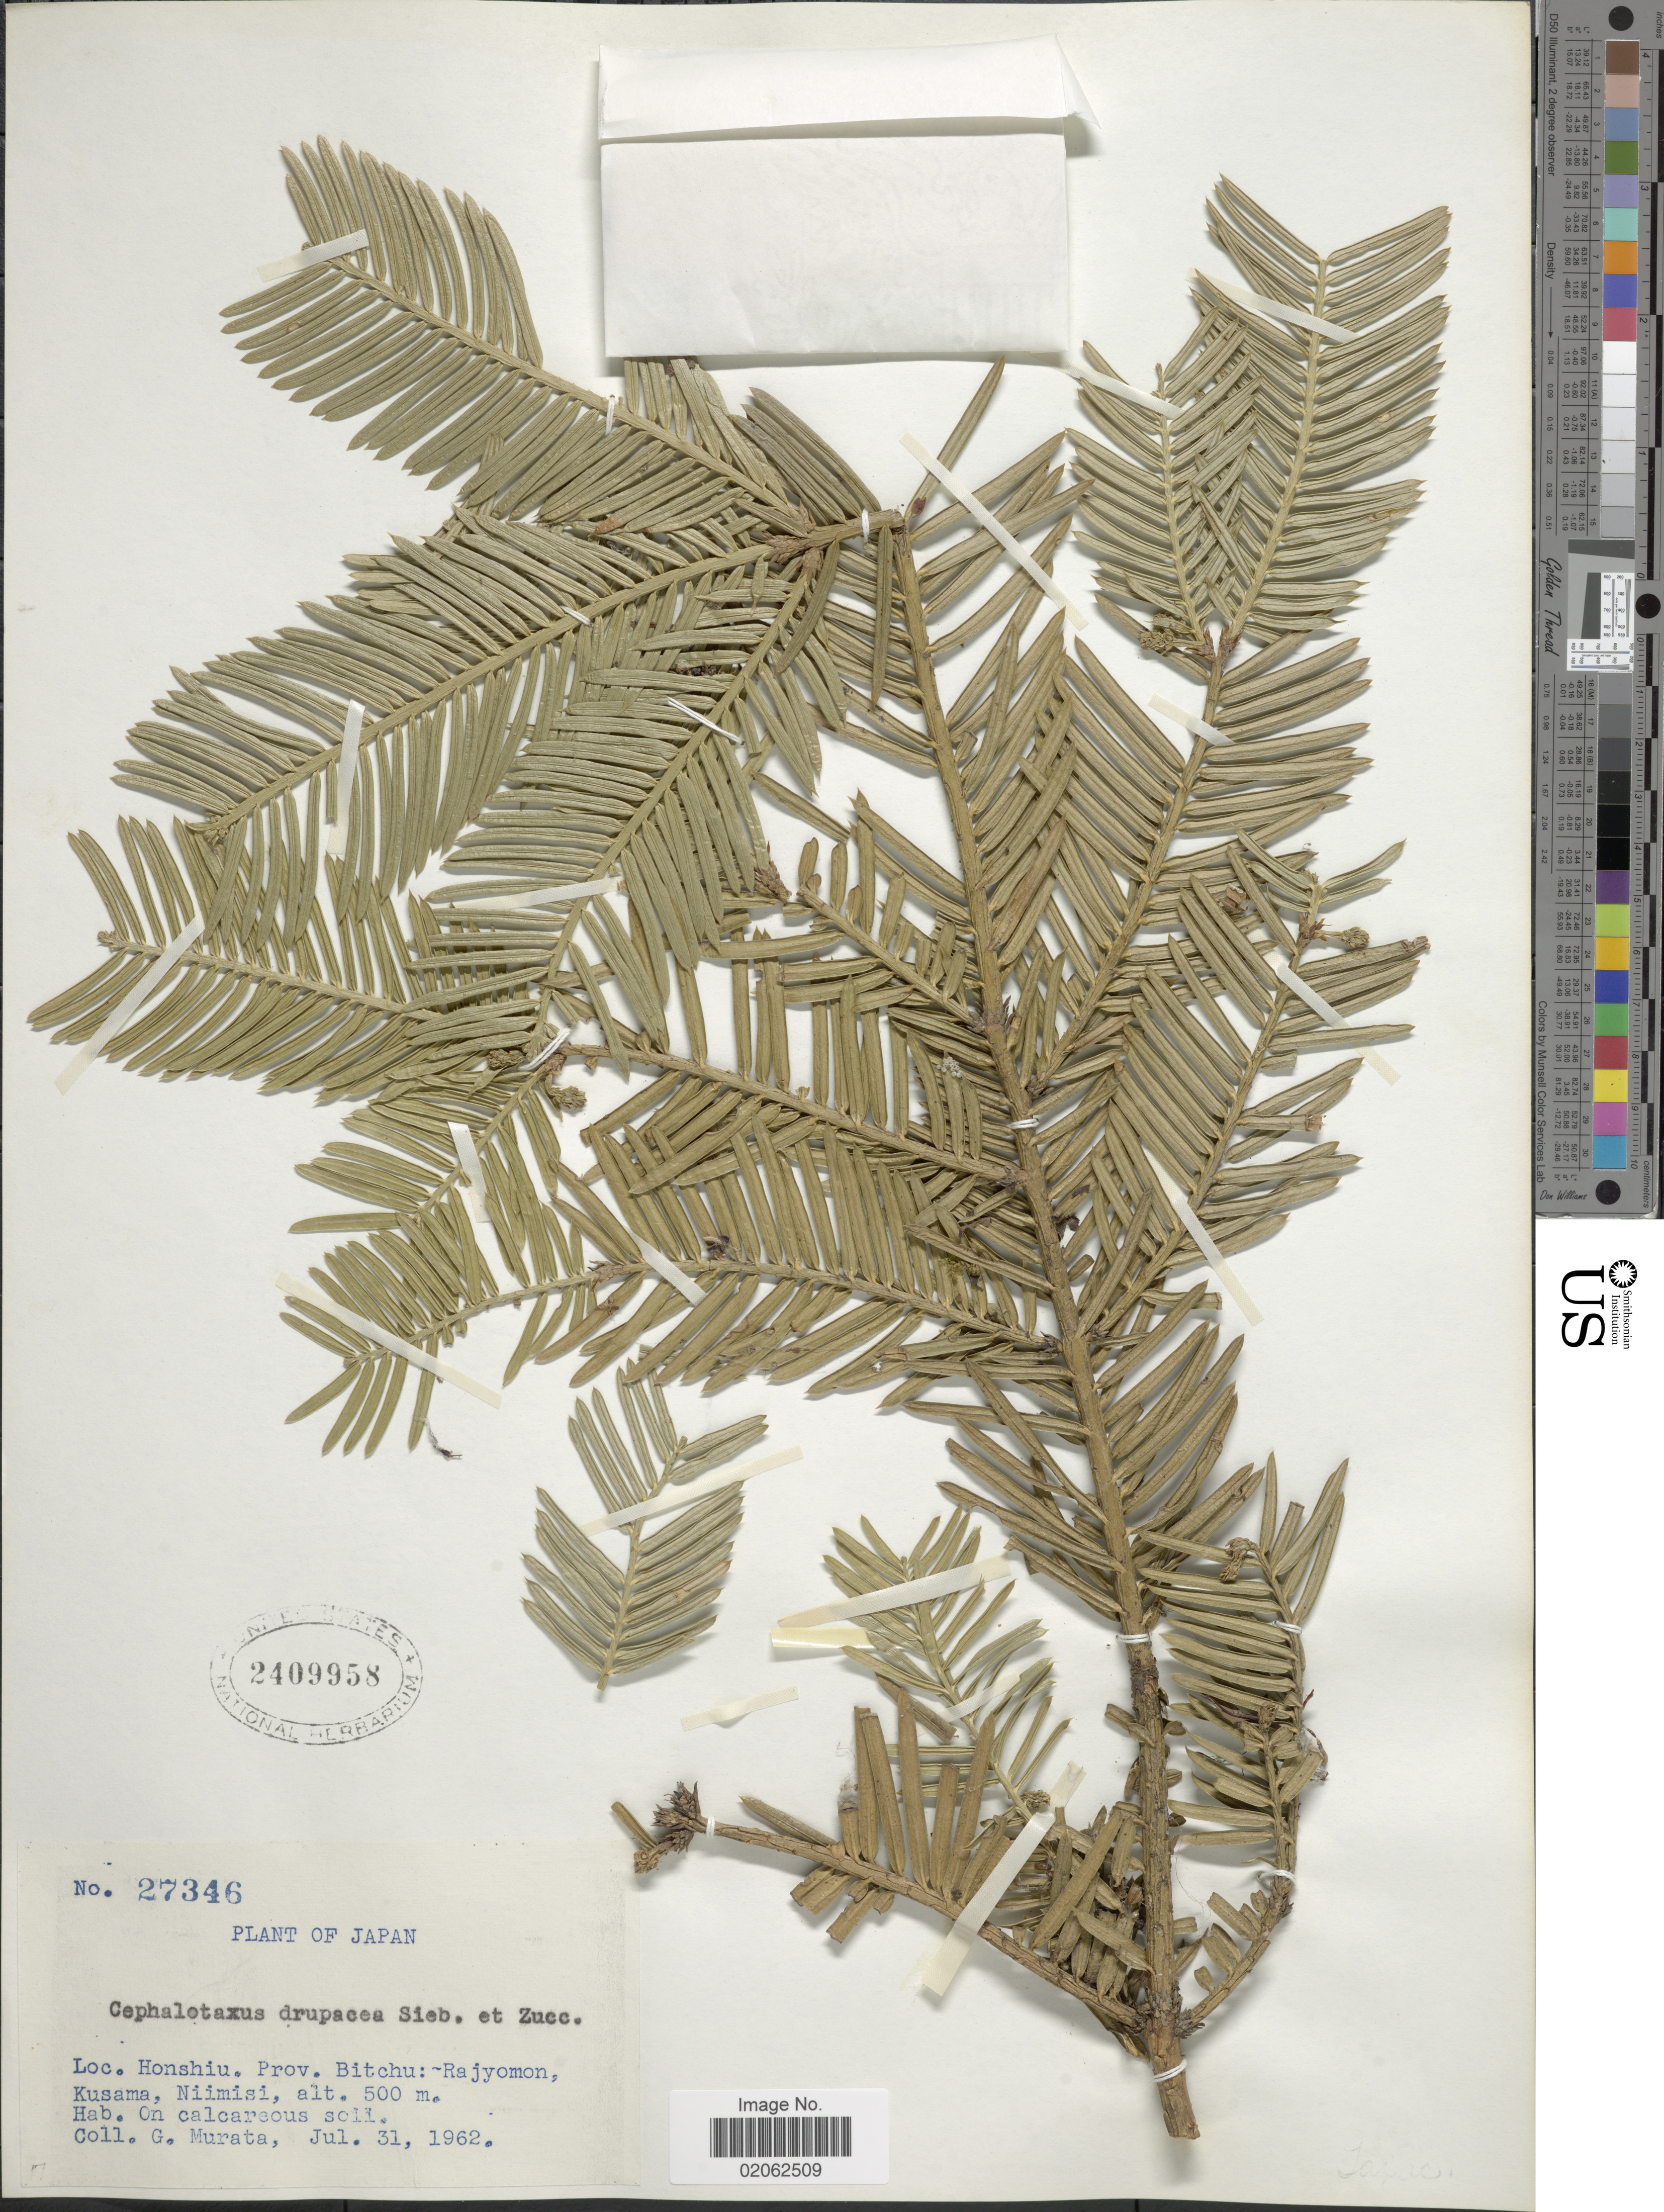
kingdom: Plantae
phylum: Tracheophyta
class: Pinopsida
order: Pinales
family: Cephalotaxaceae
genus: Cephalotaxus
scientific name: Cephalotaxus harringtonia var. drupacea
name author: (Siebold & Zucc.) Koidz.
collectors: G. Murata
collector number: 27346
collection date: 1962-07-31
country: Japan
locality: Honshiu. Prov. Bitchu: ~Rajyomon, Kusama, Niimisi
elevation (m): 500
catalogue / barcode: US 2409958